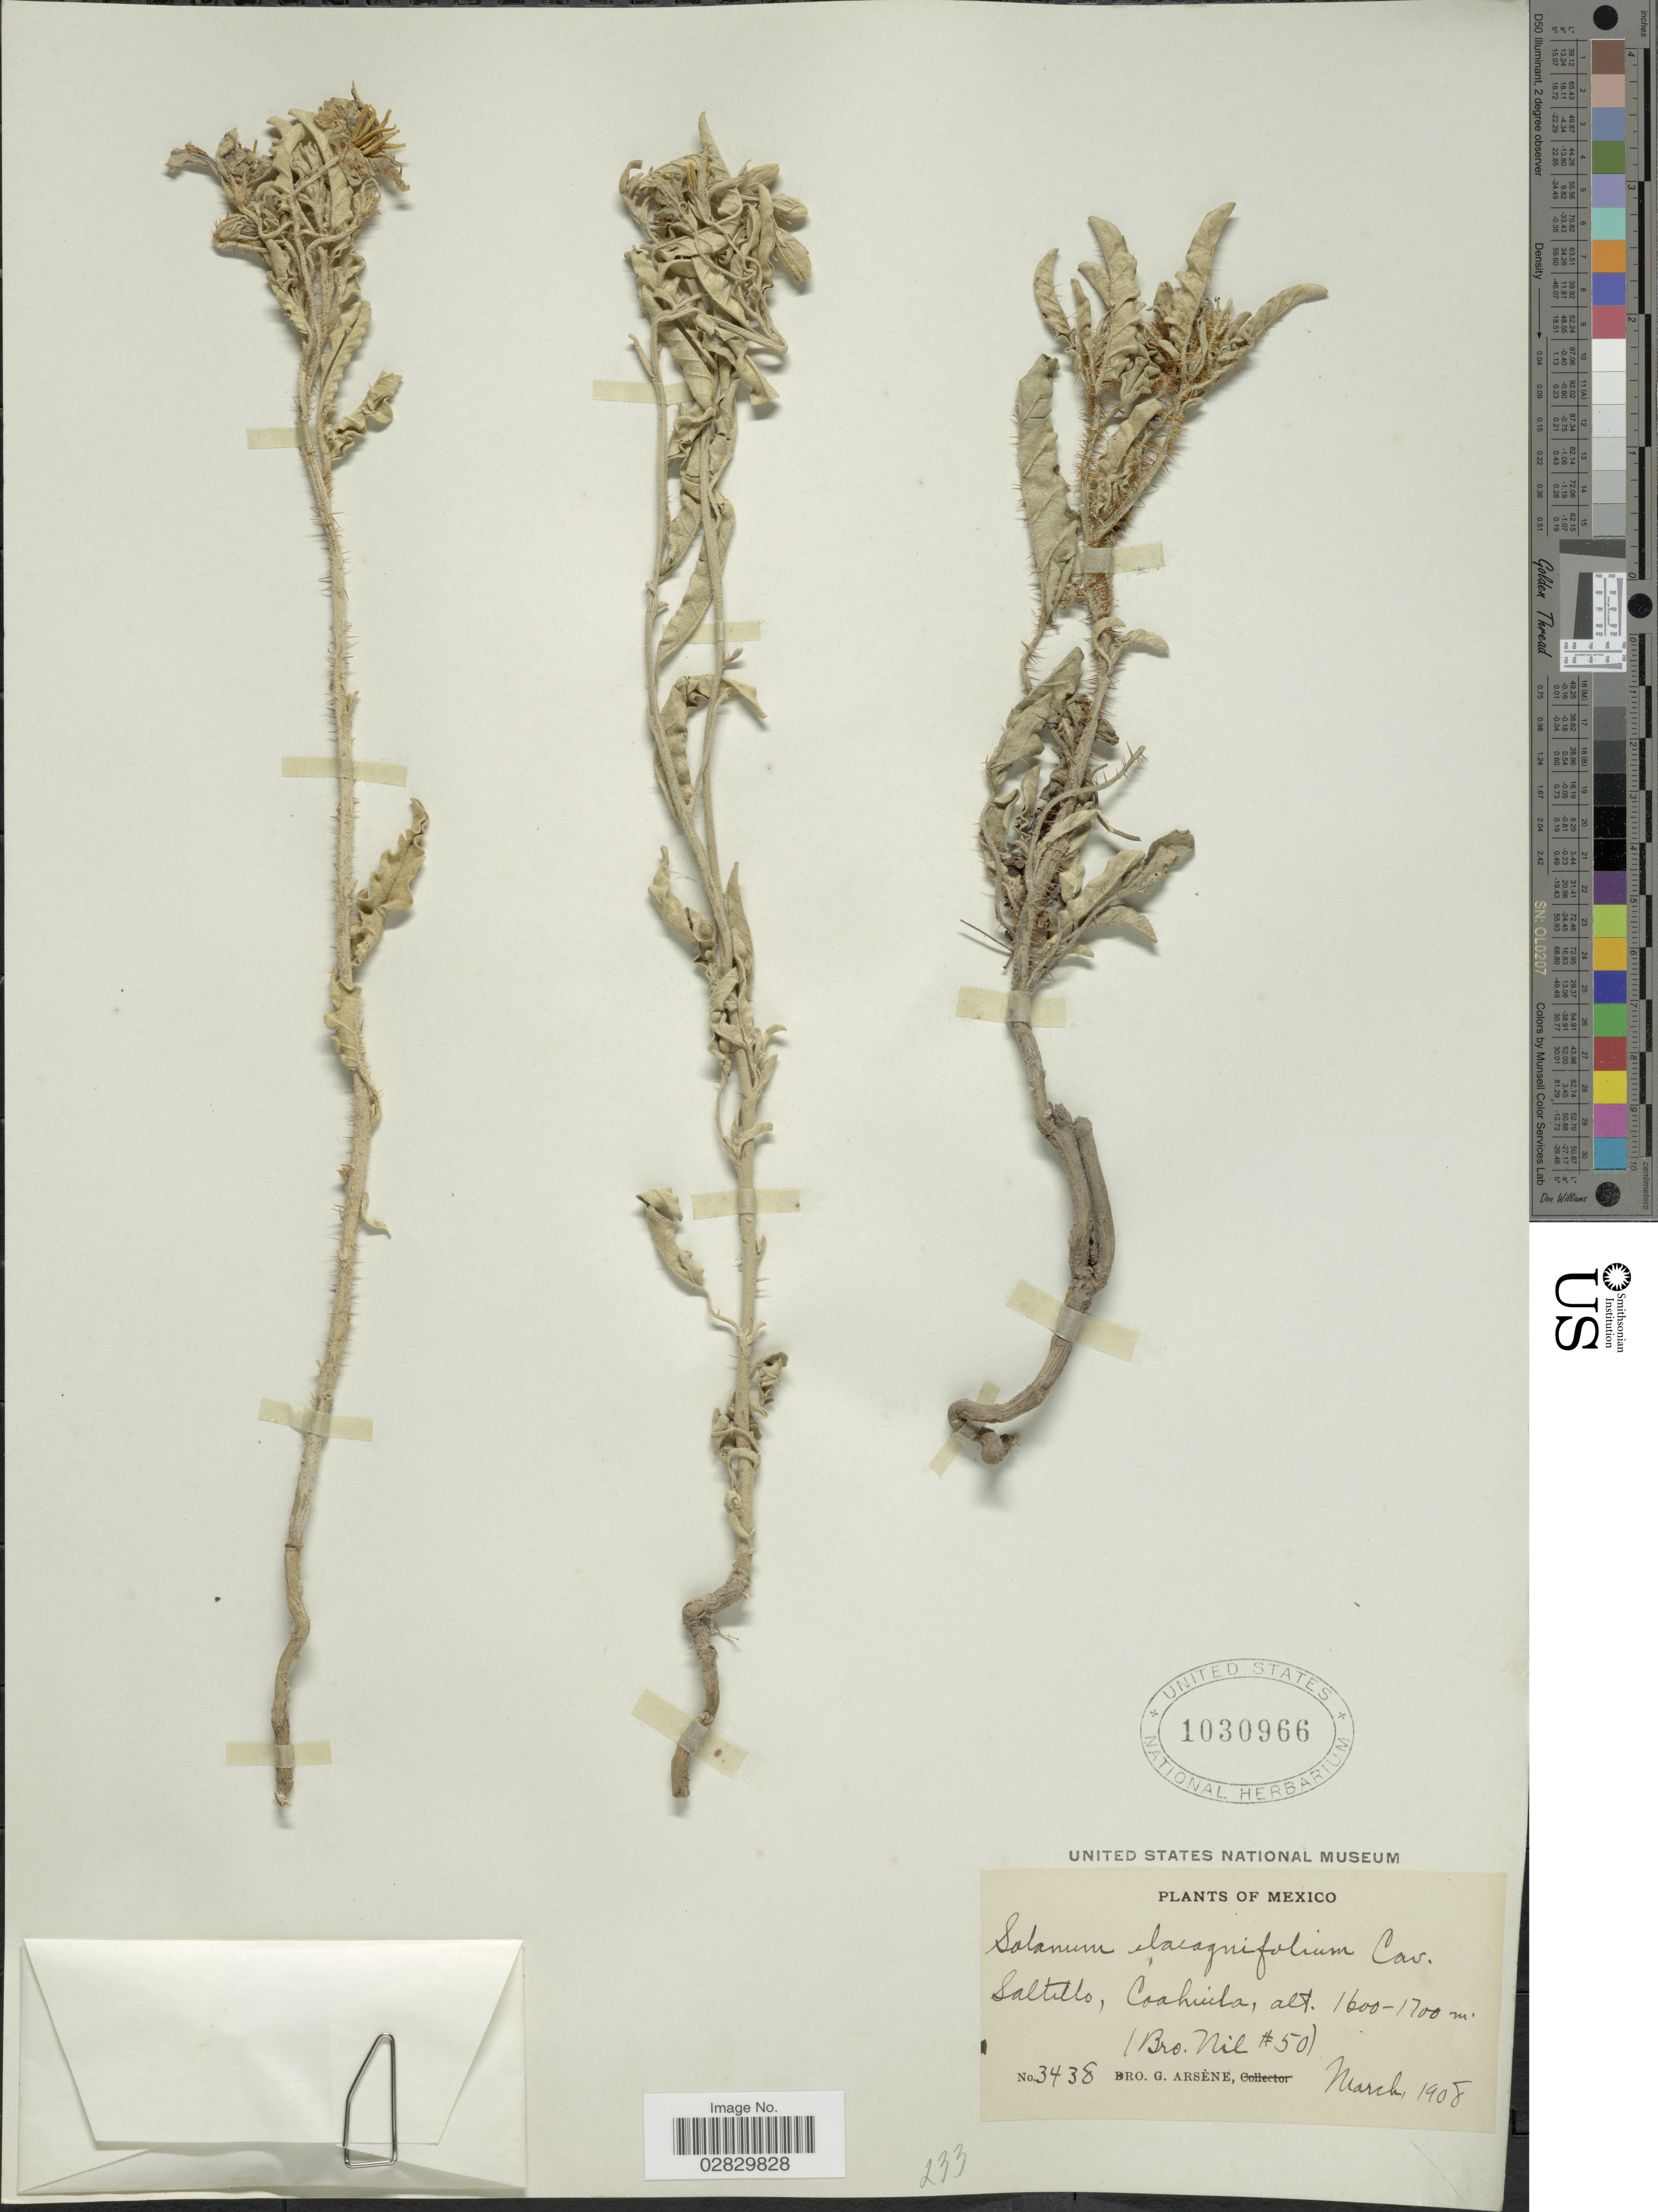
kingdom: Plantae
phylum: Tracheophyta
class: Magnoliopsida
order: Solanales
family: Solanaceae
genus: Solanum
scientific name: Solanum elaeagnifolium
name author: Cav.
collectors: Bro. G. Arsène & Bro. Nil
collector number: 3438/50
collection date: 1908-03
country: Mexico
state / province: Coahuila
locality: Saltillo.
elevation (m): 1600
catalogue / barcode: US 1030966